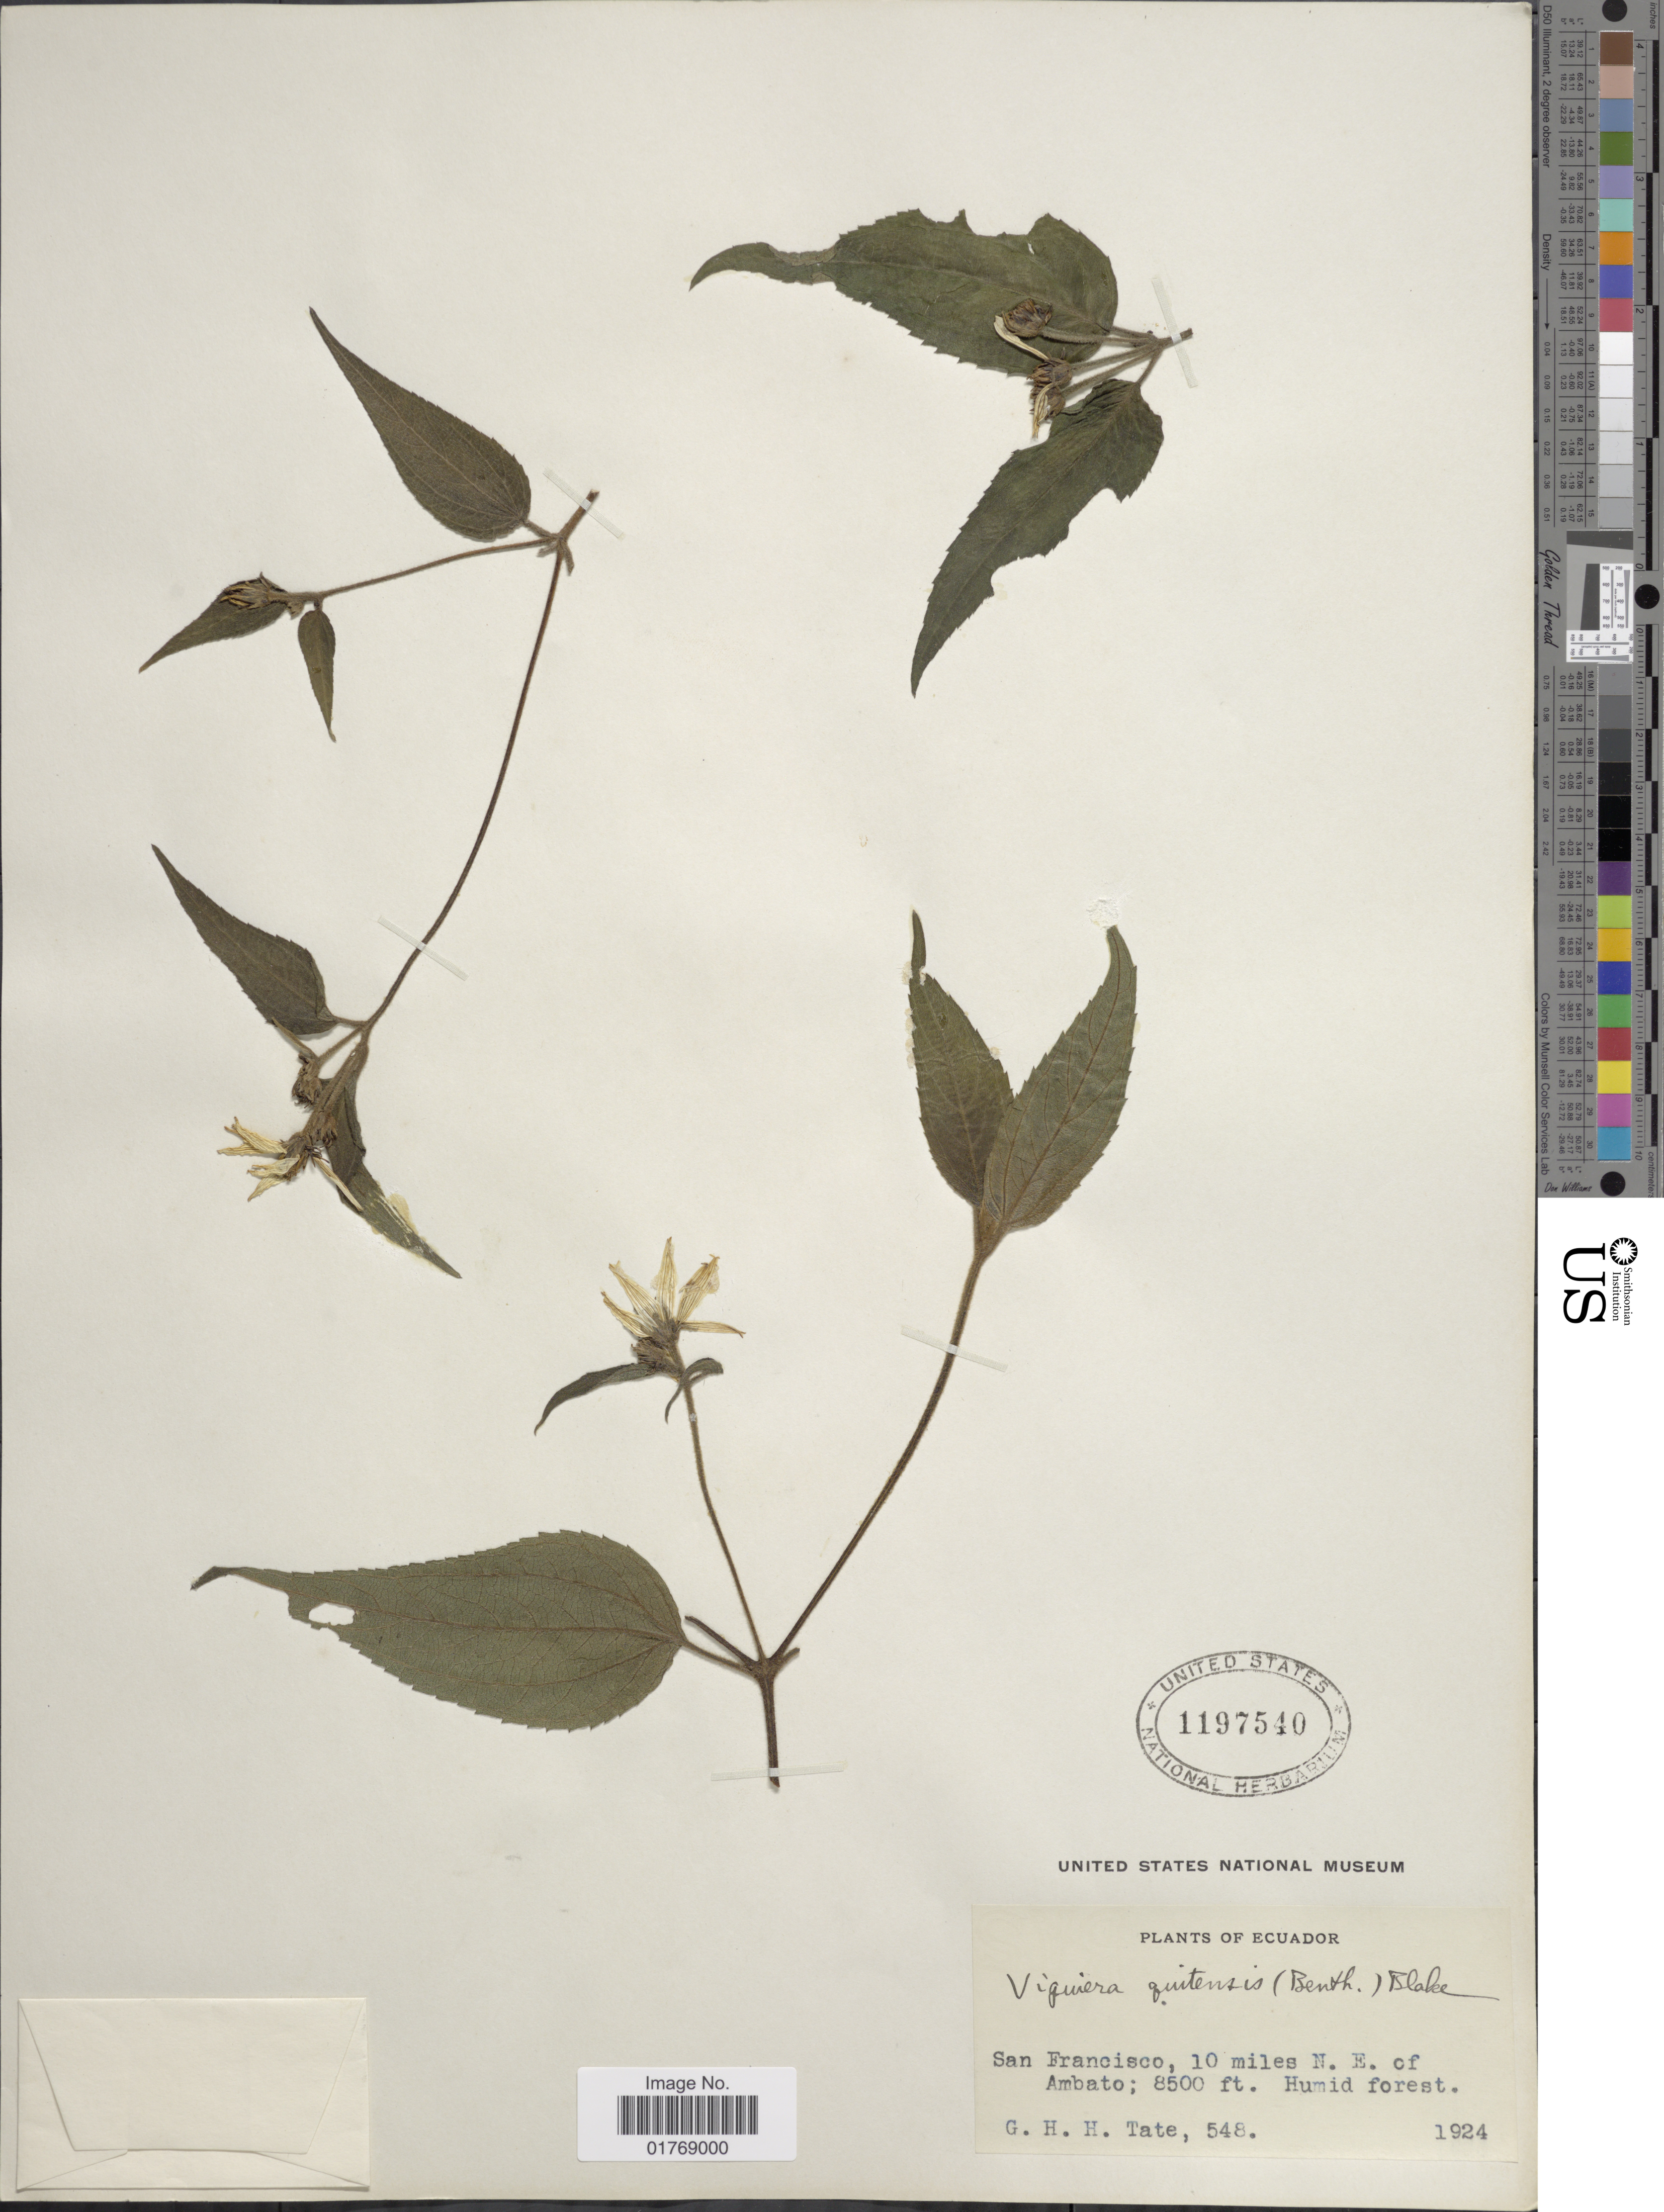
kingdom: Plantae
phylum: Tracheophyta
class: Magnoliopsida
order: Asterales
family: Asteraceae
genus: Viguiera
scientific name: Viguiera quitensis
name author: (Benth.) S.F. Blake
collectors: G. H. H.Tate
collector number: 548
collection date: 1924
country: Ecuador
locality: San Francisco, 10 miles N.E. of Ambato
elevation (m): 2591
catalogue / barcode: US 1197540